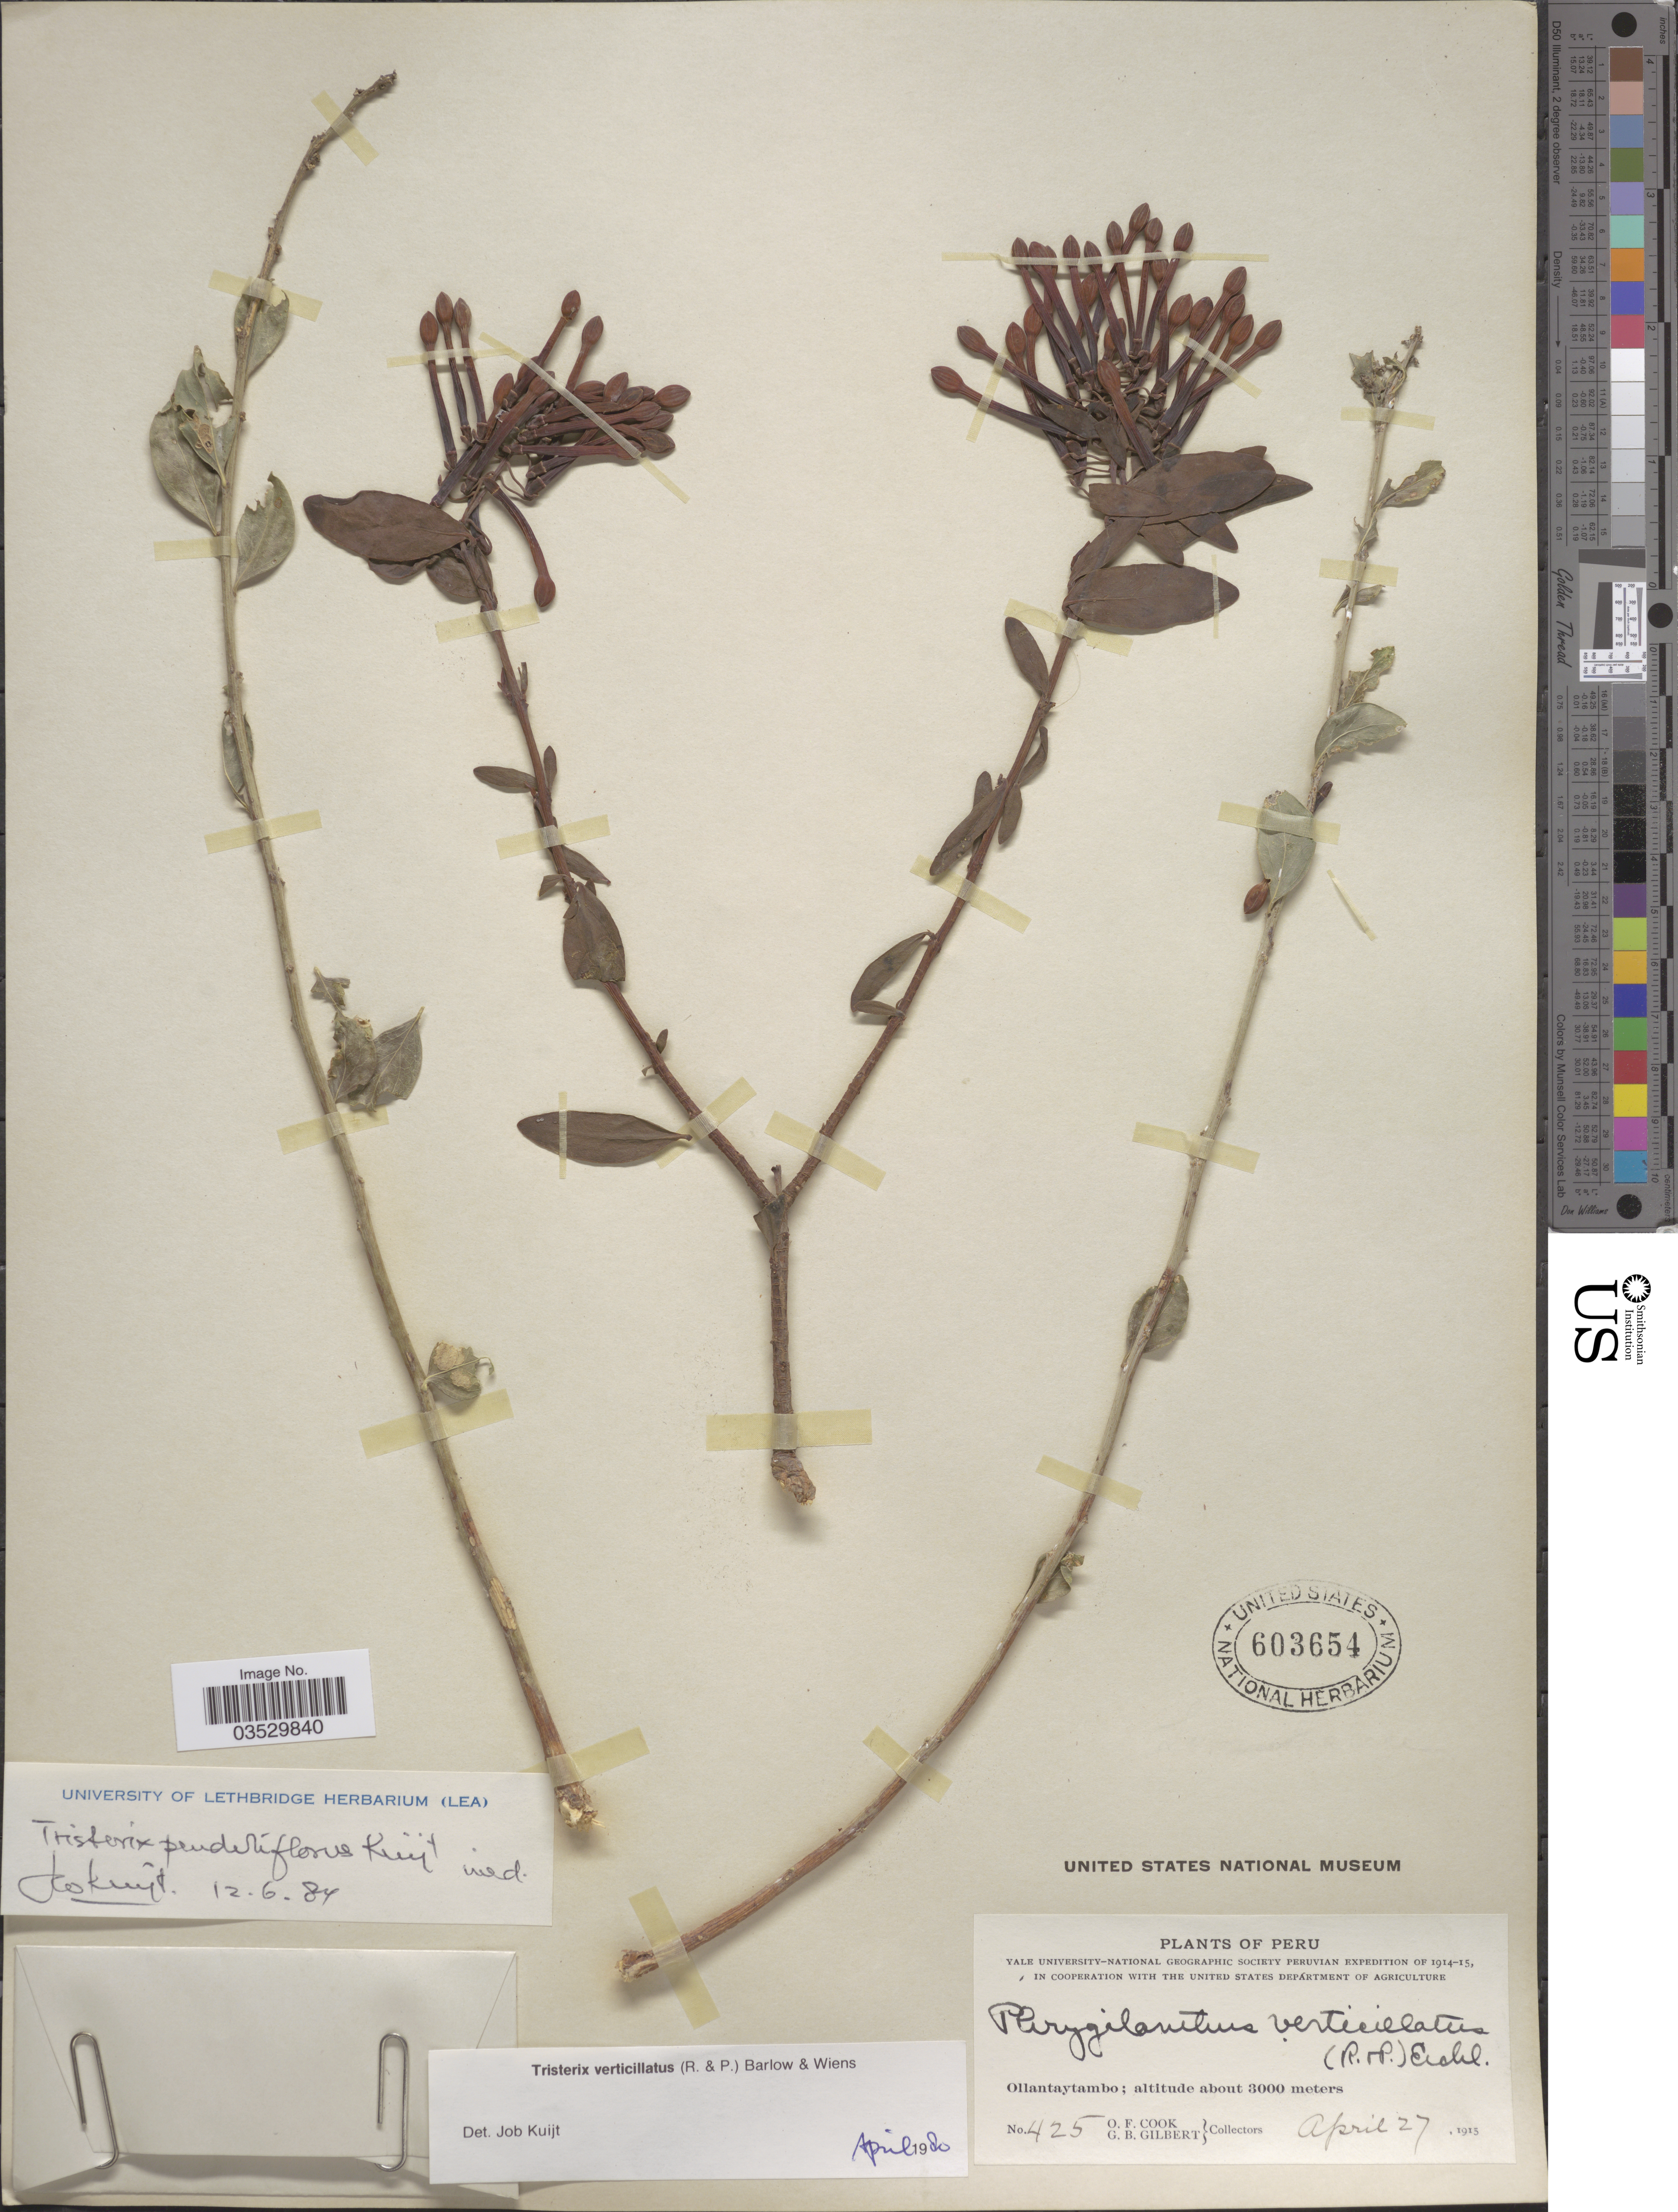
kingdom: Plantae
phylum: Tracheophyta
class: Magnoliopsida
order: Santalales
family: Loranthaceae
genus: Tristerix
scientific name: Tristerix penduliflorus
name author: Kuijt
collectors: O. F. Cook & G. B. Gilbert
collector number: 425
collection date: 1915-04-27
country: Peru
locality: Ollantaytambo.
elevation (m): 3000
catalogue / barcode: US 603654